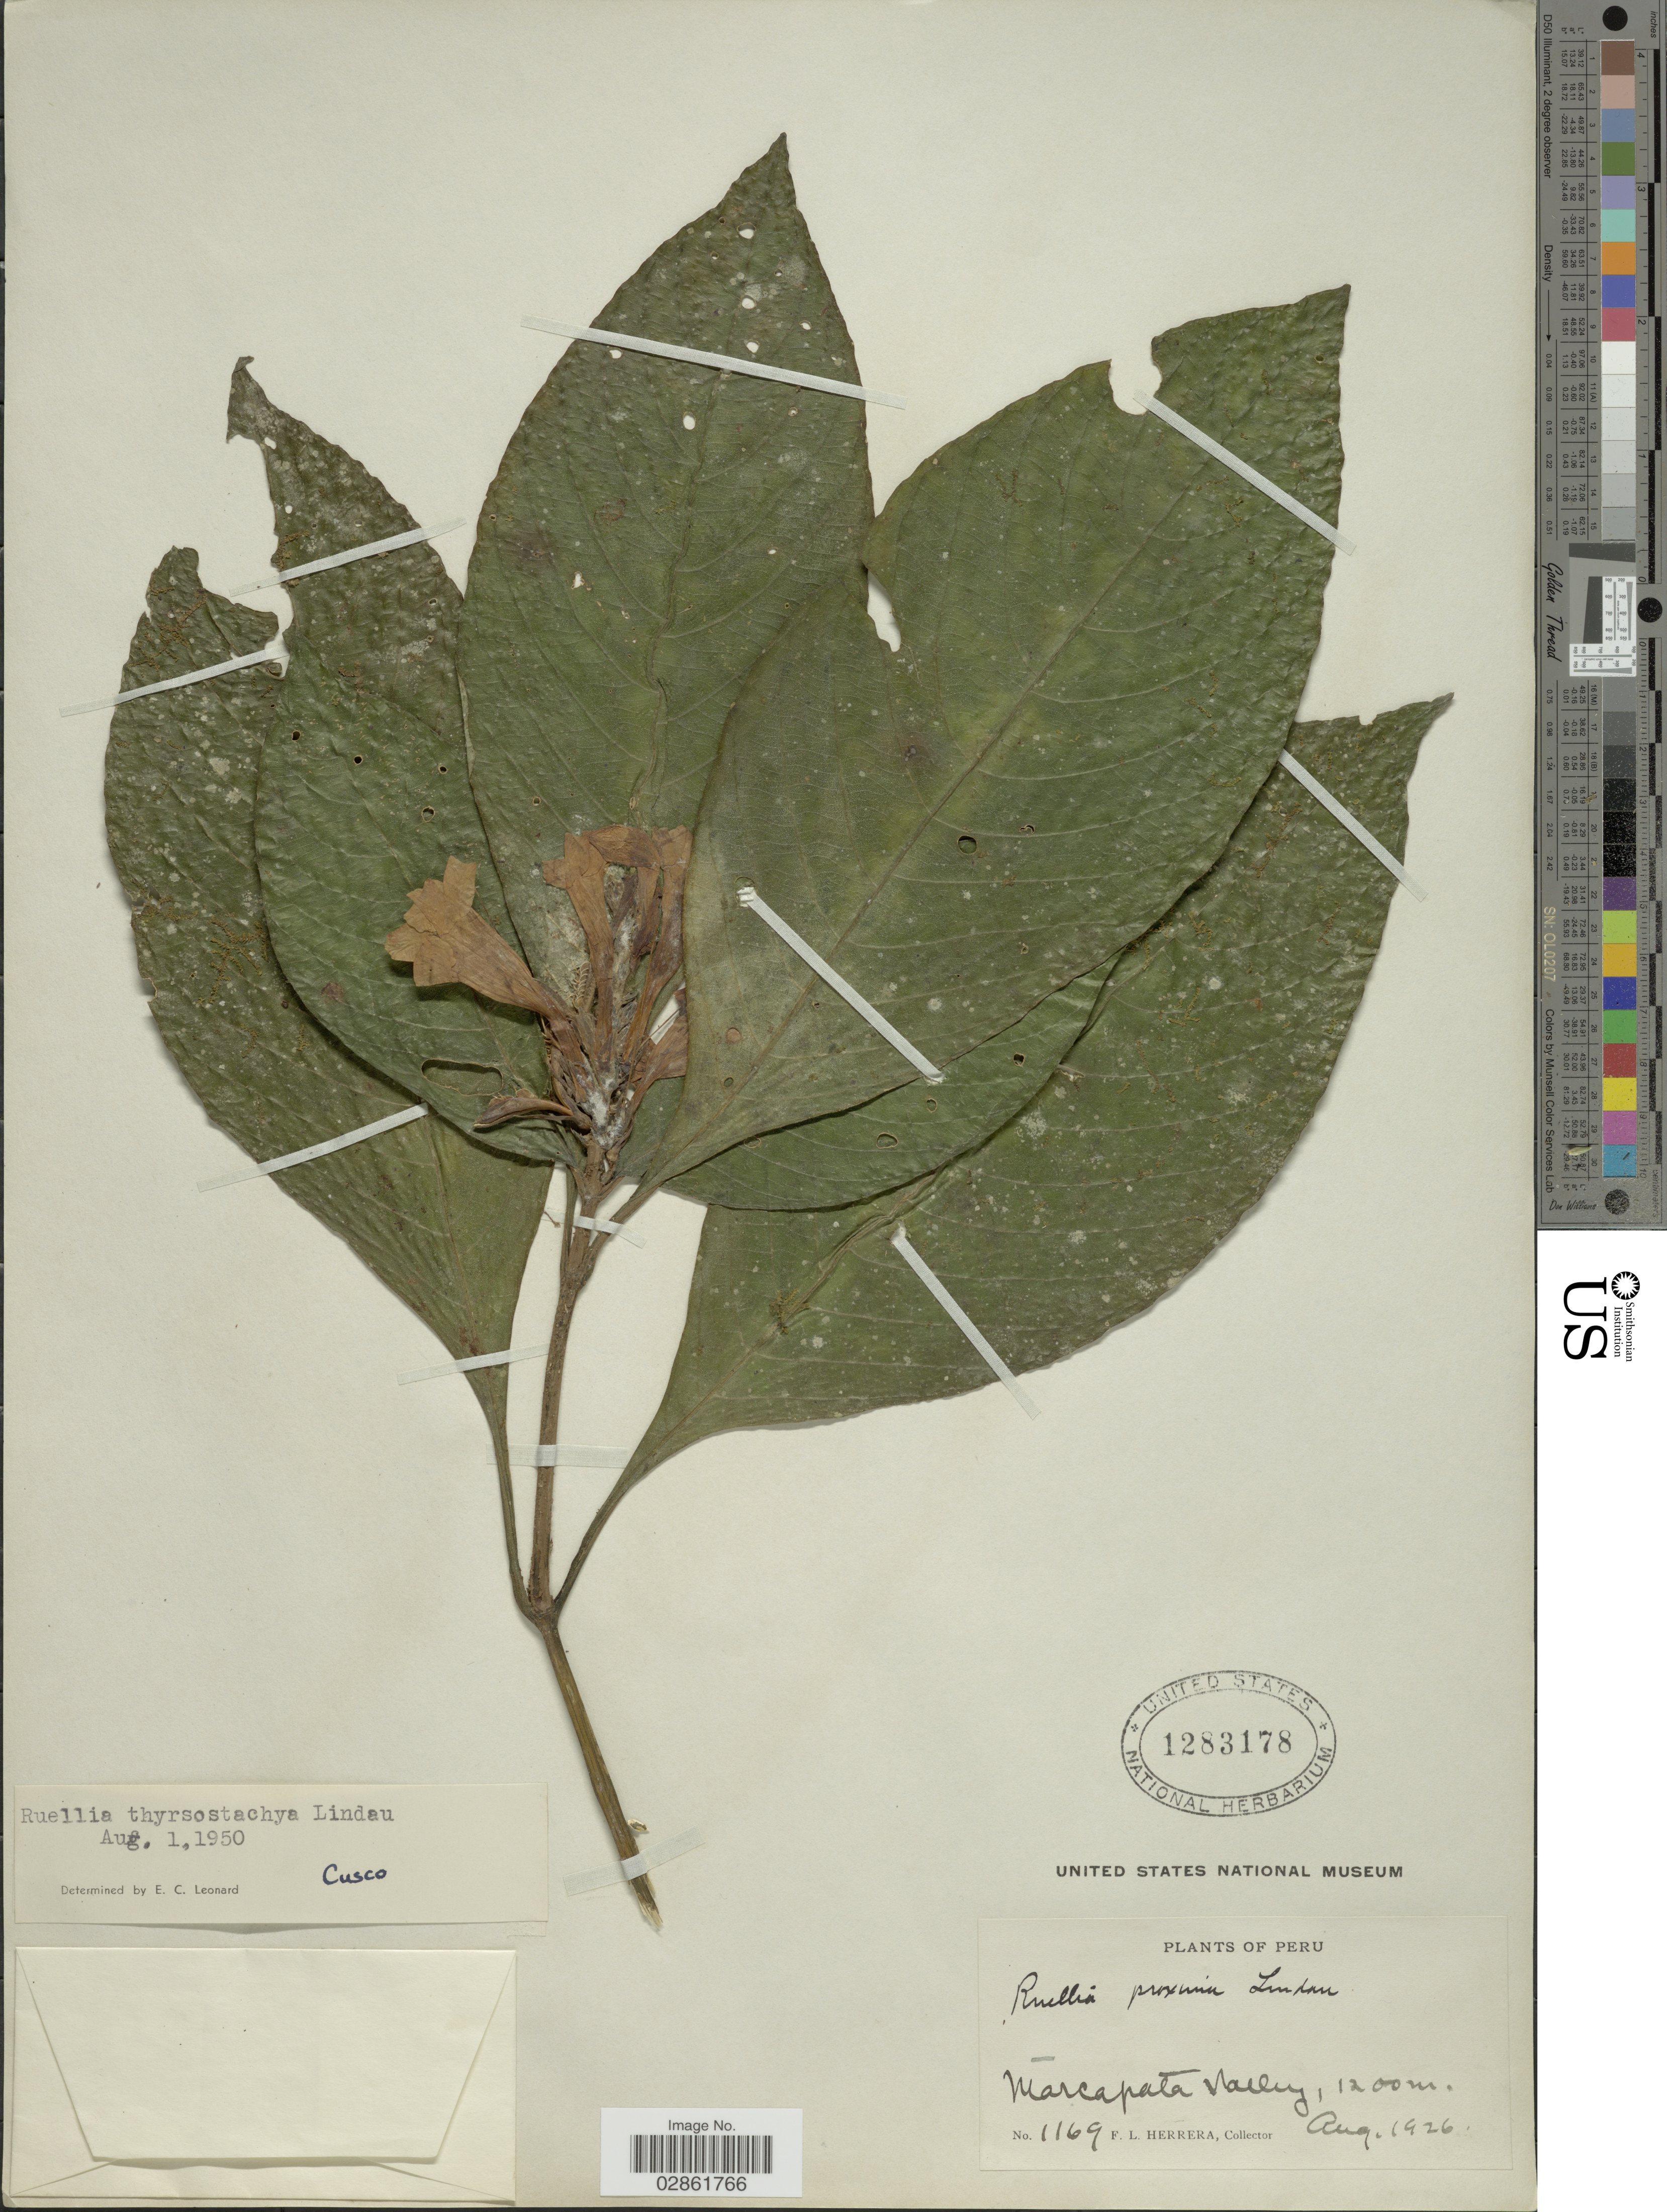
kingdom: Plantae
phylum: Tracheophyta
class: Magnoliopsida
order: Lamiales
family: Acanthaceae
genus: Ruellia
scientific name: Ruellia proxima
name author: Lindau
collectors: F. L. Herrera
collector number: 1169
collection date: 1926-08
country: Peru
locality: Marcapata Valley.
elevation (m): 1200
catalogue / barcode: US 1283178